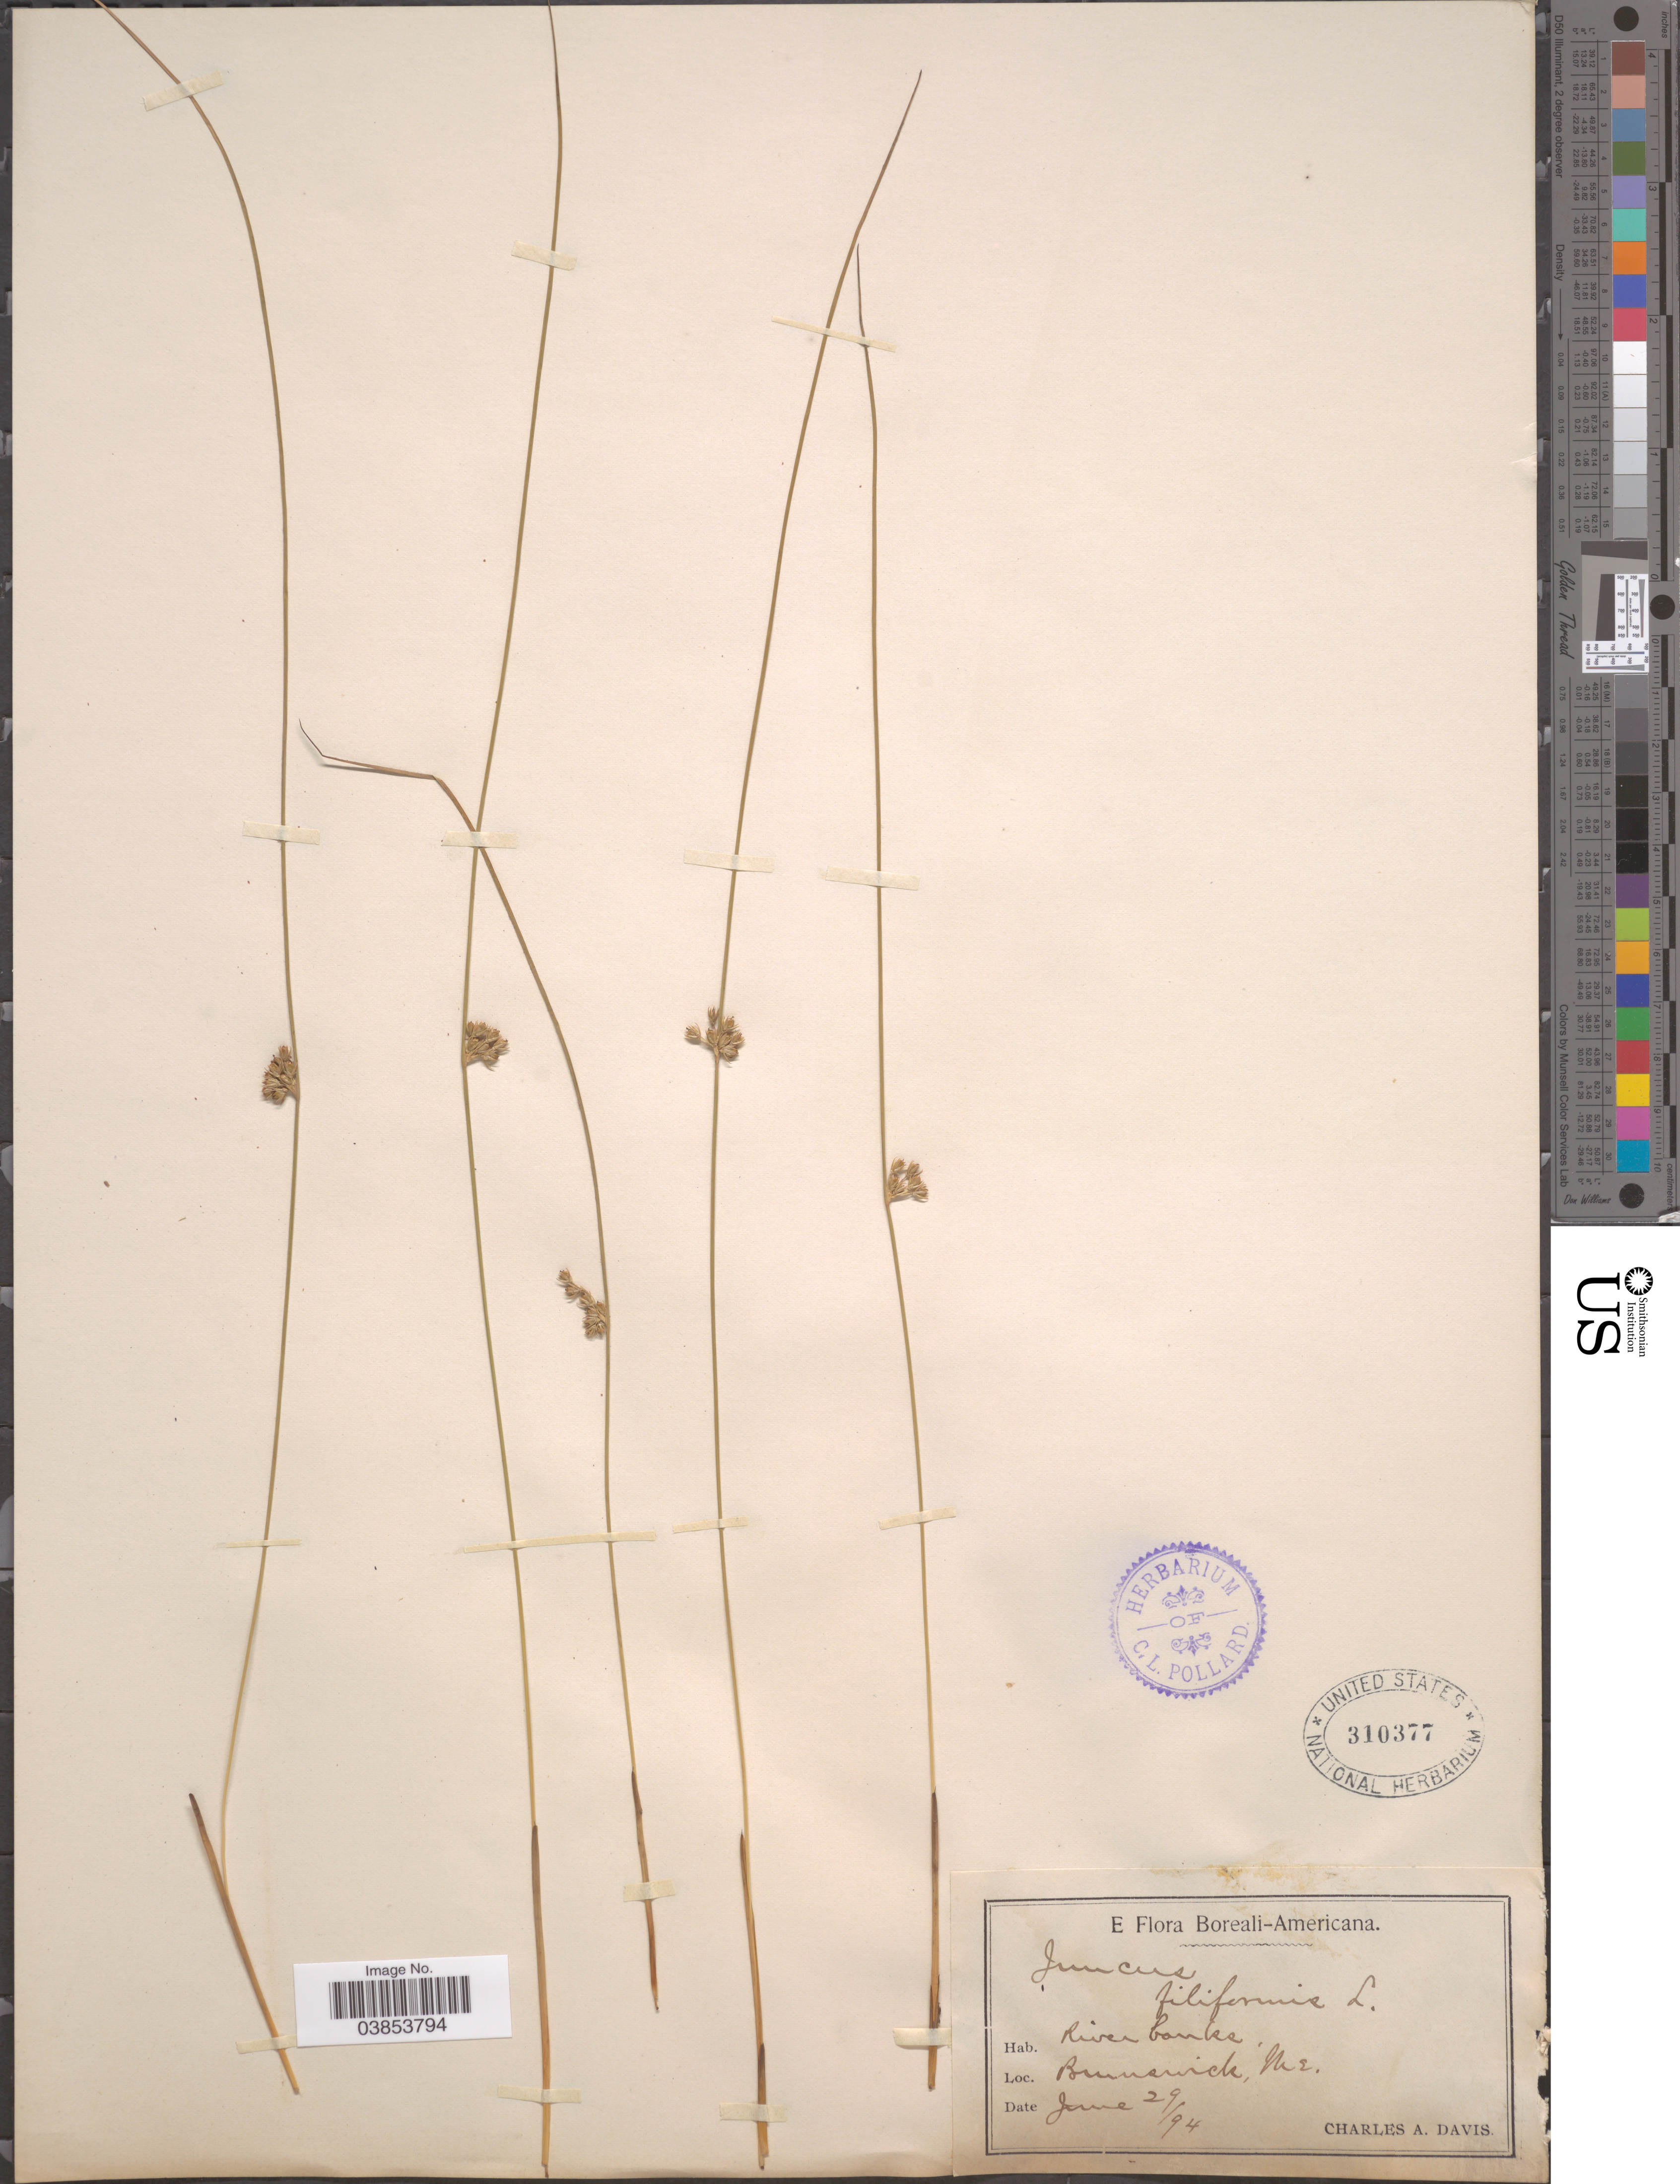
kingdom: Plantae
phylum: Tracheophyta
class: Liliopsida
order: Poales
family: Juncaceae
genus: Juncus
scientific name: Juncus filiformis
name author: L.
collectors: C. Davis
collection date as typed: Transcribed d/m/y: 29/6/94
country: United States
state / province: Maine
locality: River banks, Brunswick.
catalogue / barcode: US 310377